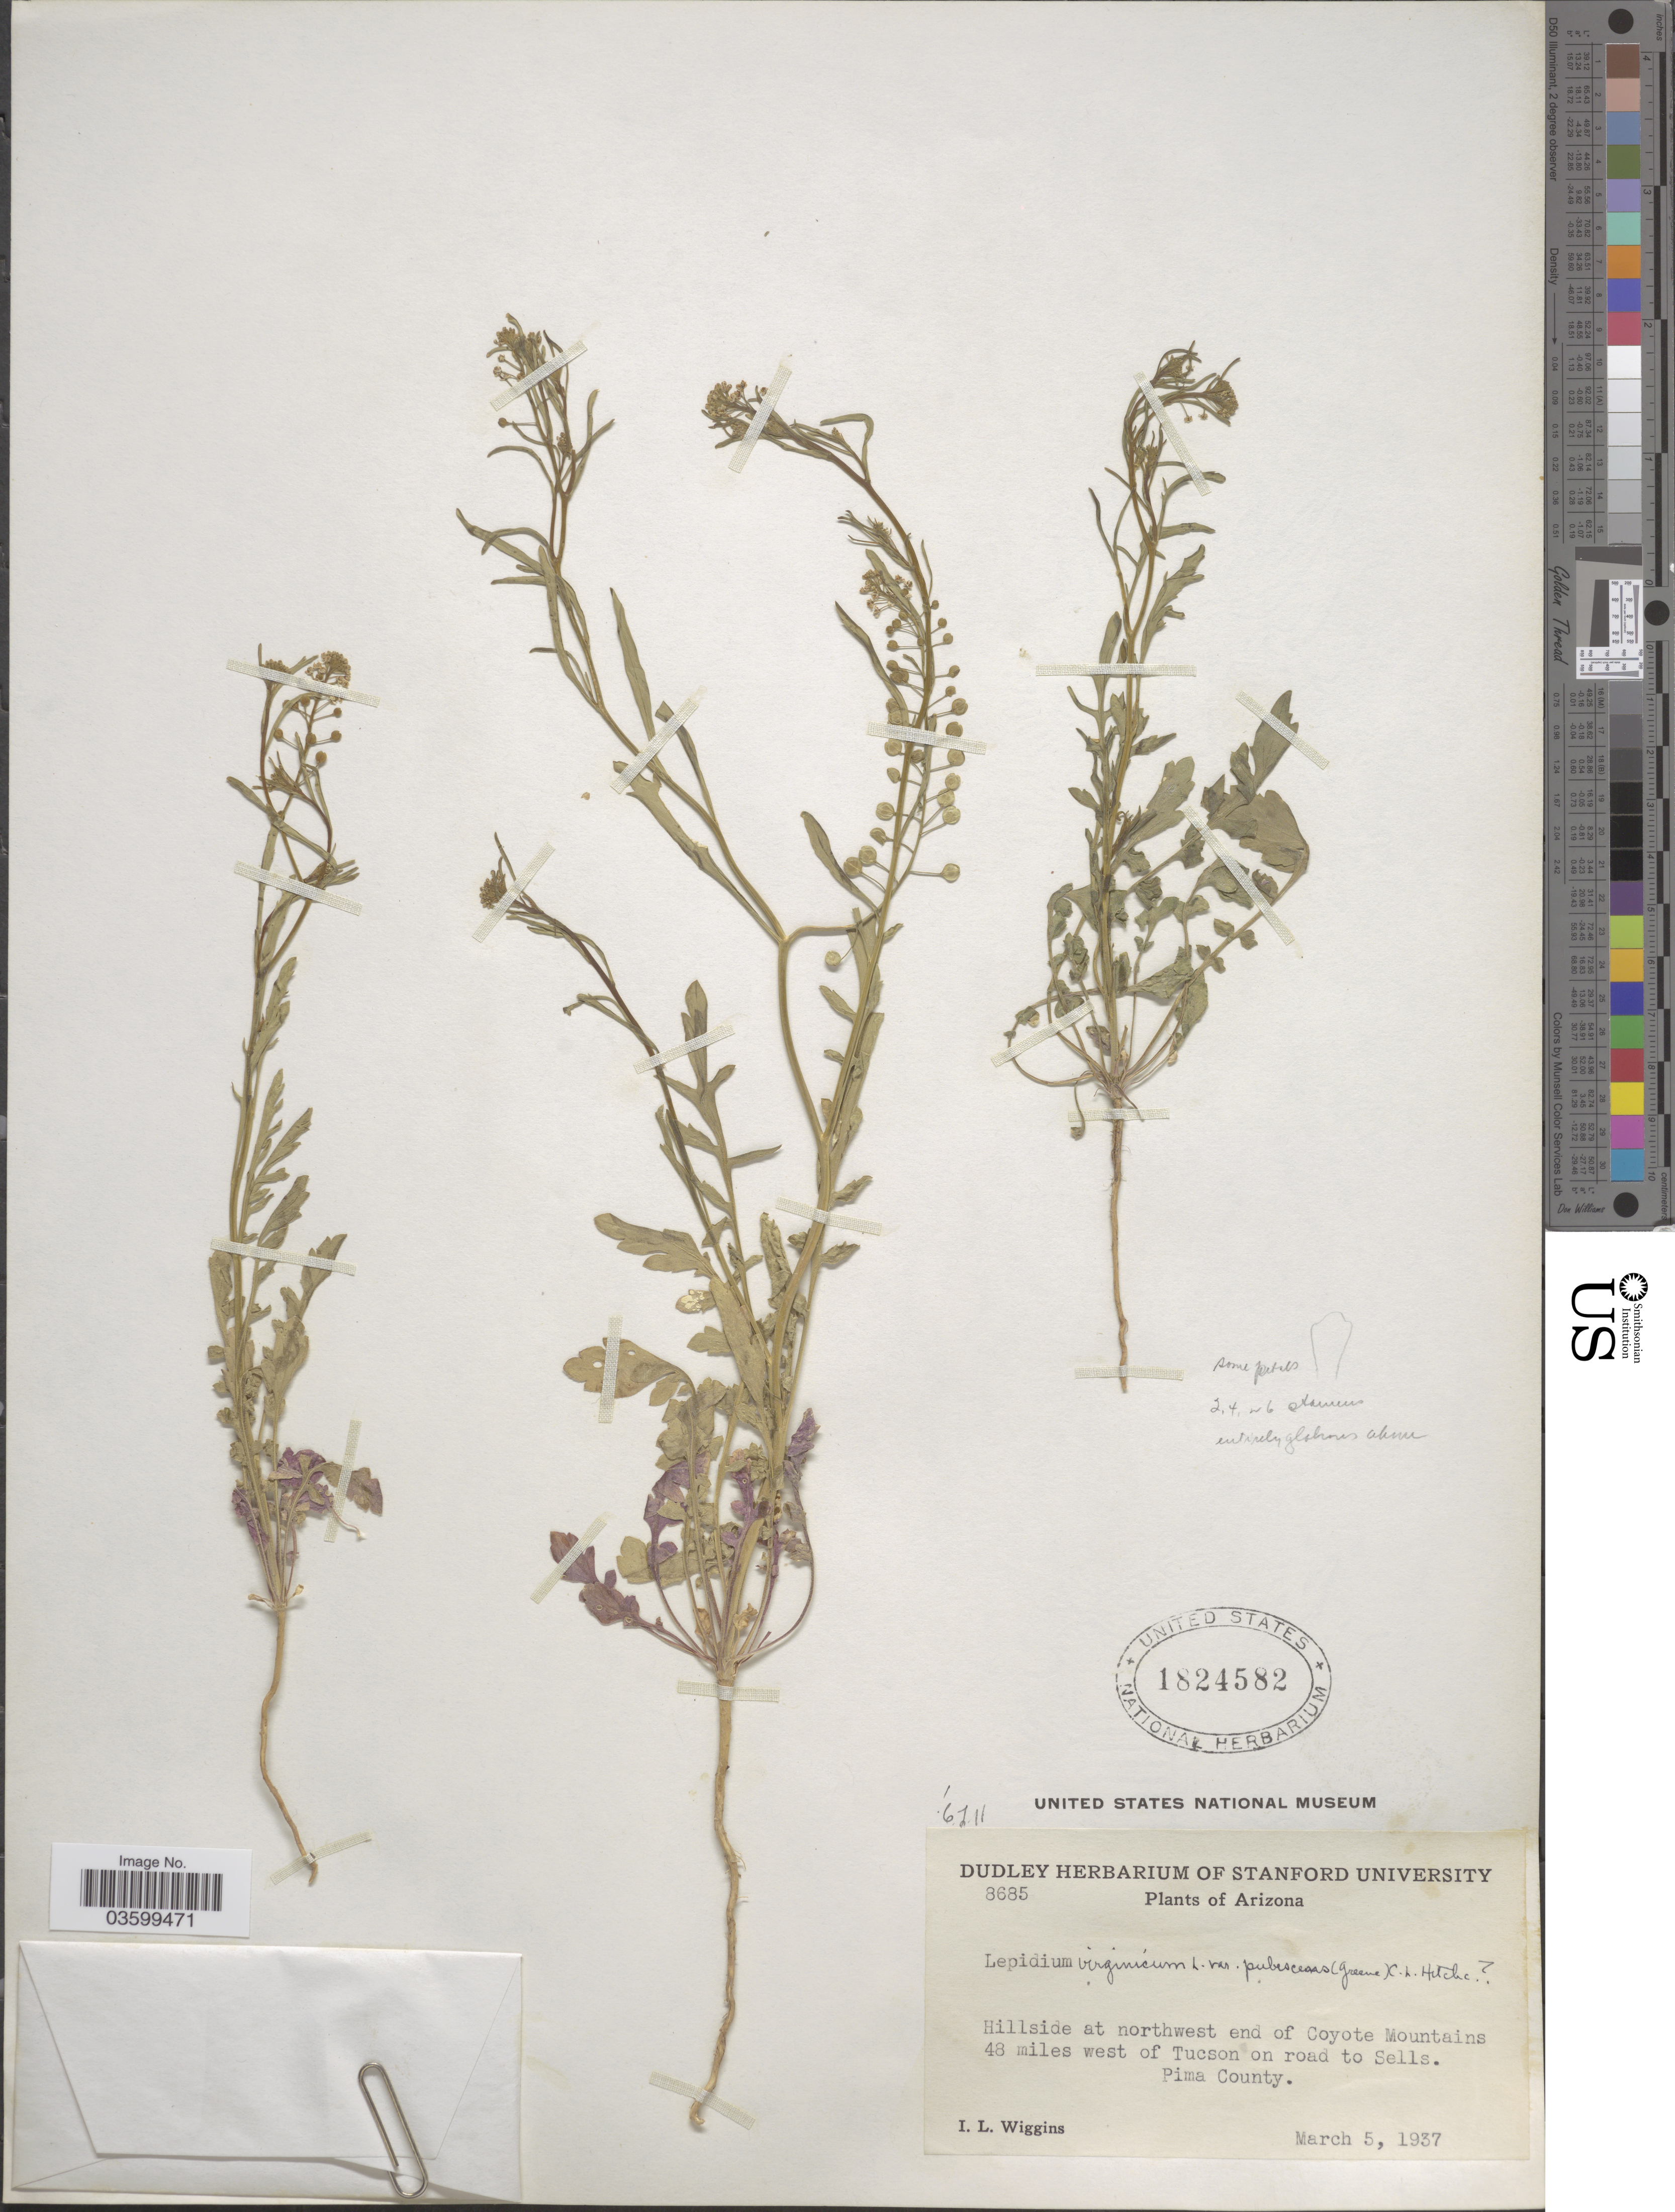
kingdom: Plantae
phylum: Tracheophyta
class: Magnoliopsida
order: Brassicales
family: Brassicaceae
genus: Lepidium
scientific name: Lepidium virginicum var. pubescens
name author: (Greene) C.L. Hitchc.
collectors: I. L. Wiggins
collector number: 8685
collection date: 1937-03-05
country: United States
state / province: Arizona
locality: Hillside at northwest end of Coyote Mountains 48 miles west of Tucson on road to Sells. Pima County.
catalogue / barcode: US 1824582